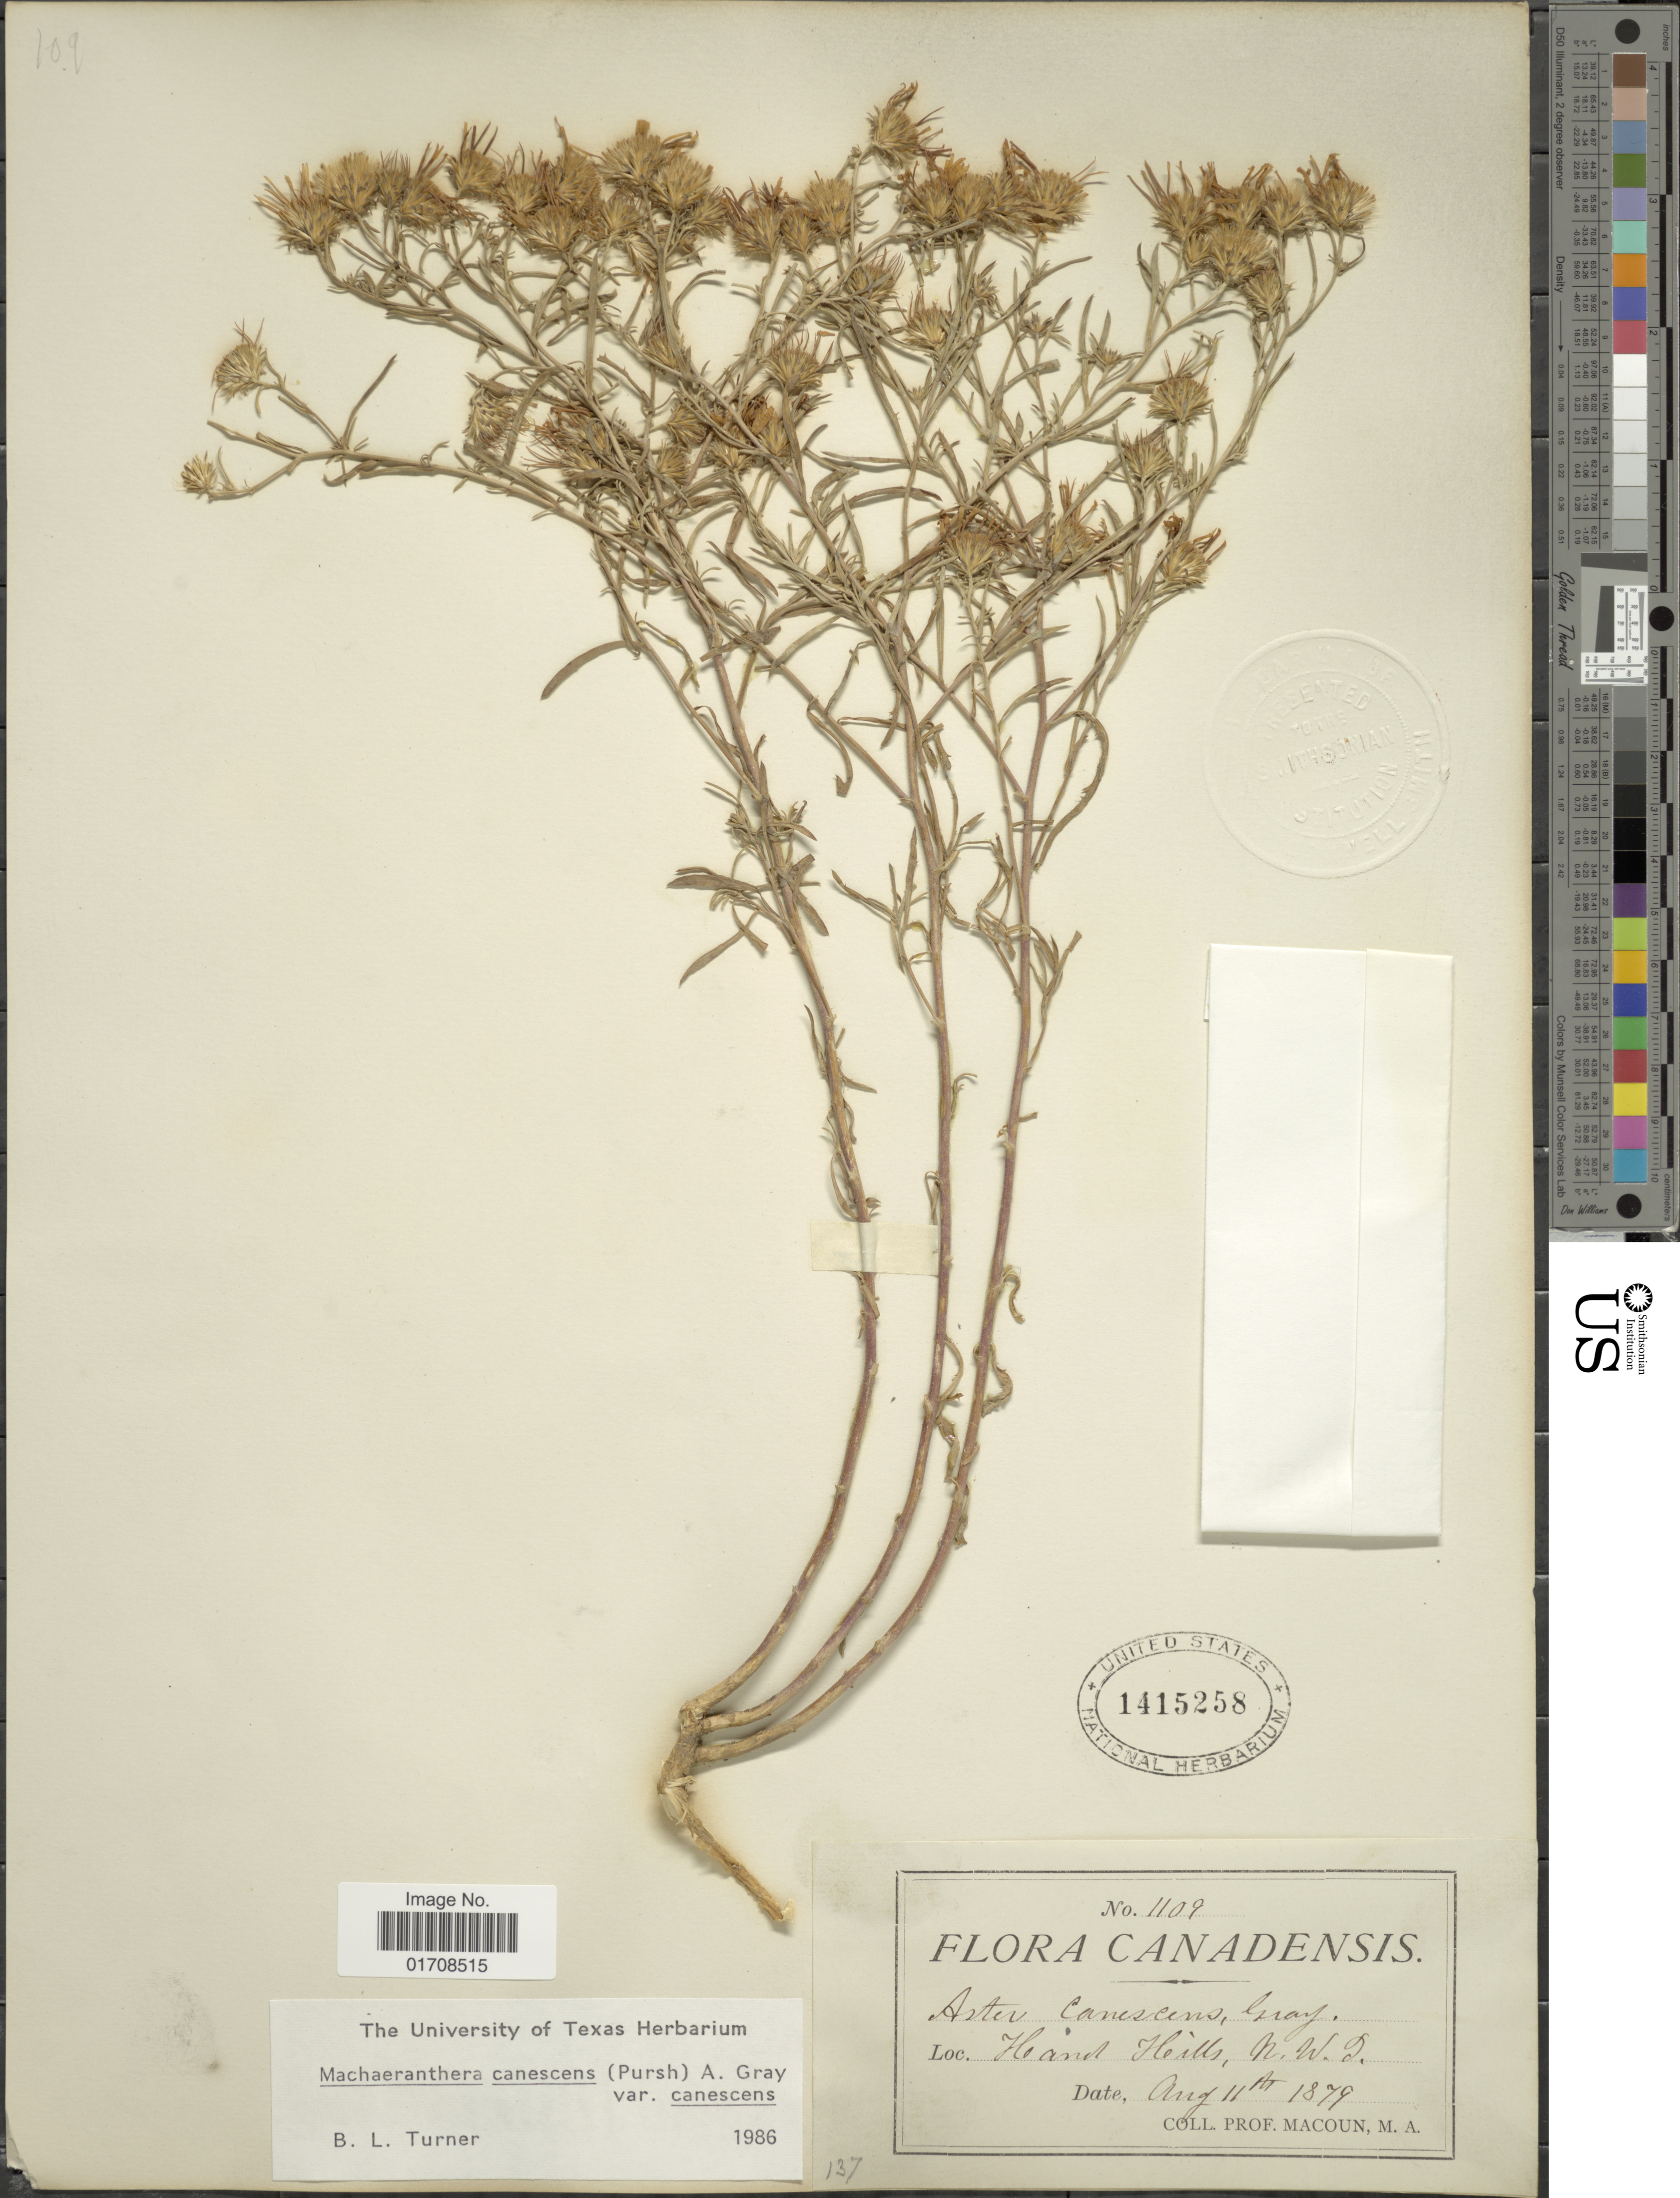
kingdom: Plantae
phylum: Tracheophyta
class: Magnoliopsida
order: Asterales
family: Asteraceae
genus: Machaeranthera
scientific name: Machaeranthera canescens var. canescens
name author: (Pursh) A. Gray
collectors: J. Macoun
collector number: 1109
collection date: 1879-08-11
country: Canada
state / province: Northwest Territories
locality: Ho and Heills, N. W. T.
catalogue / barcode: US 1415258